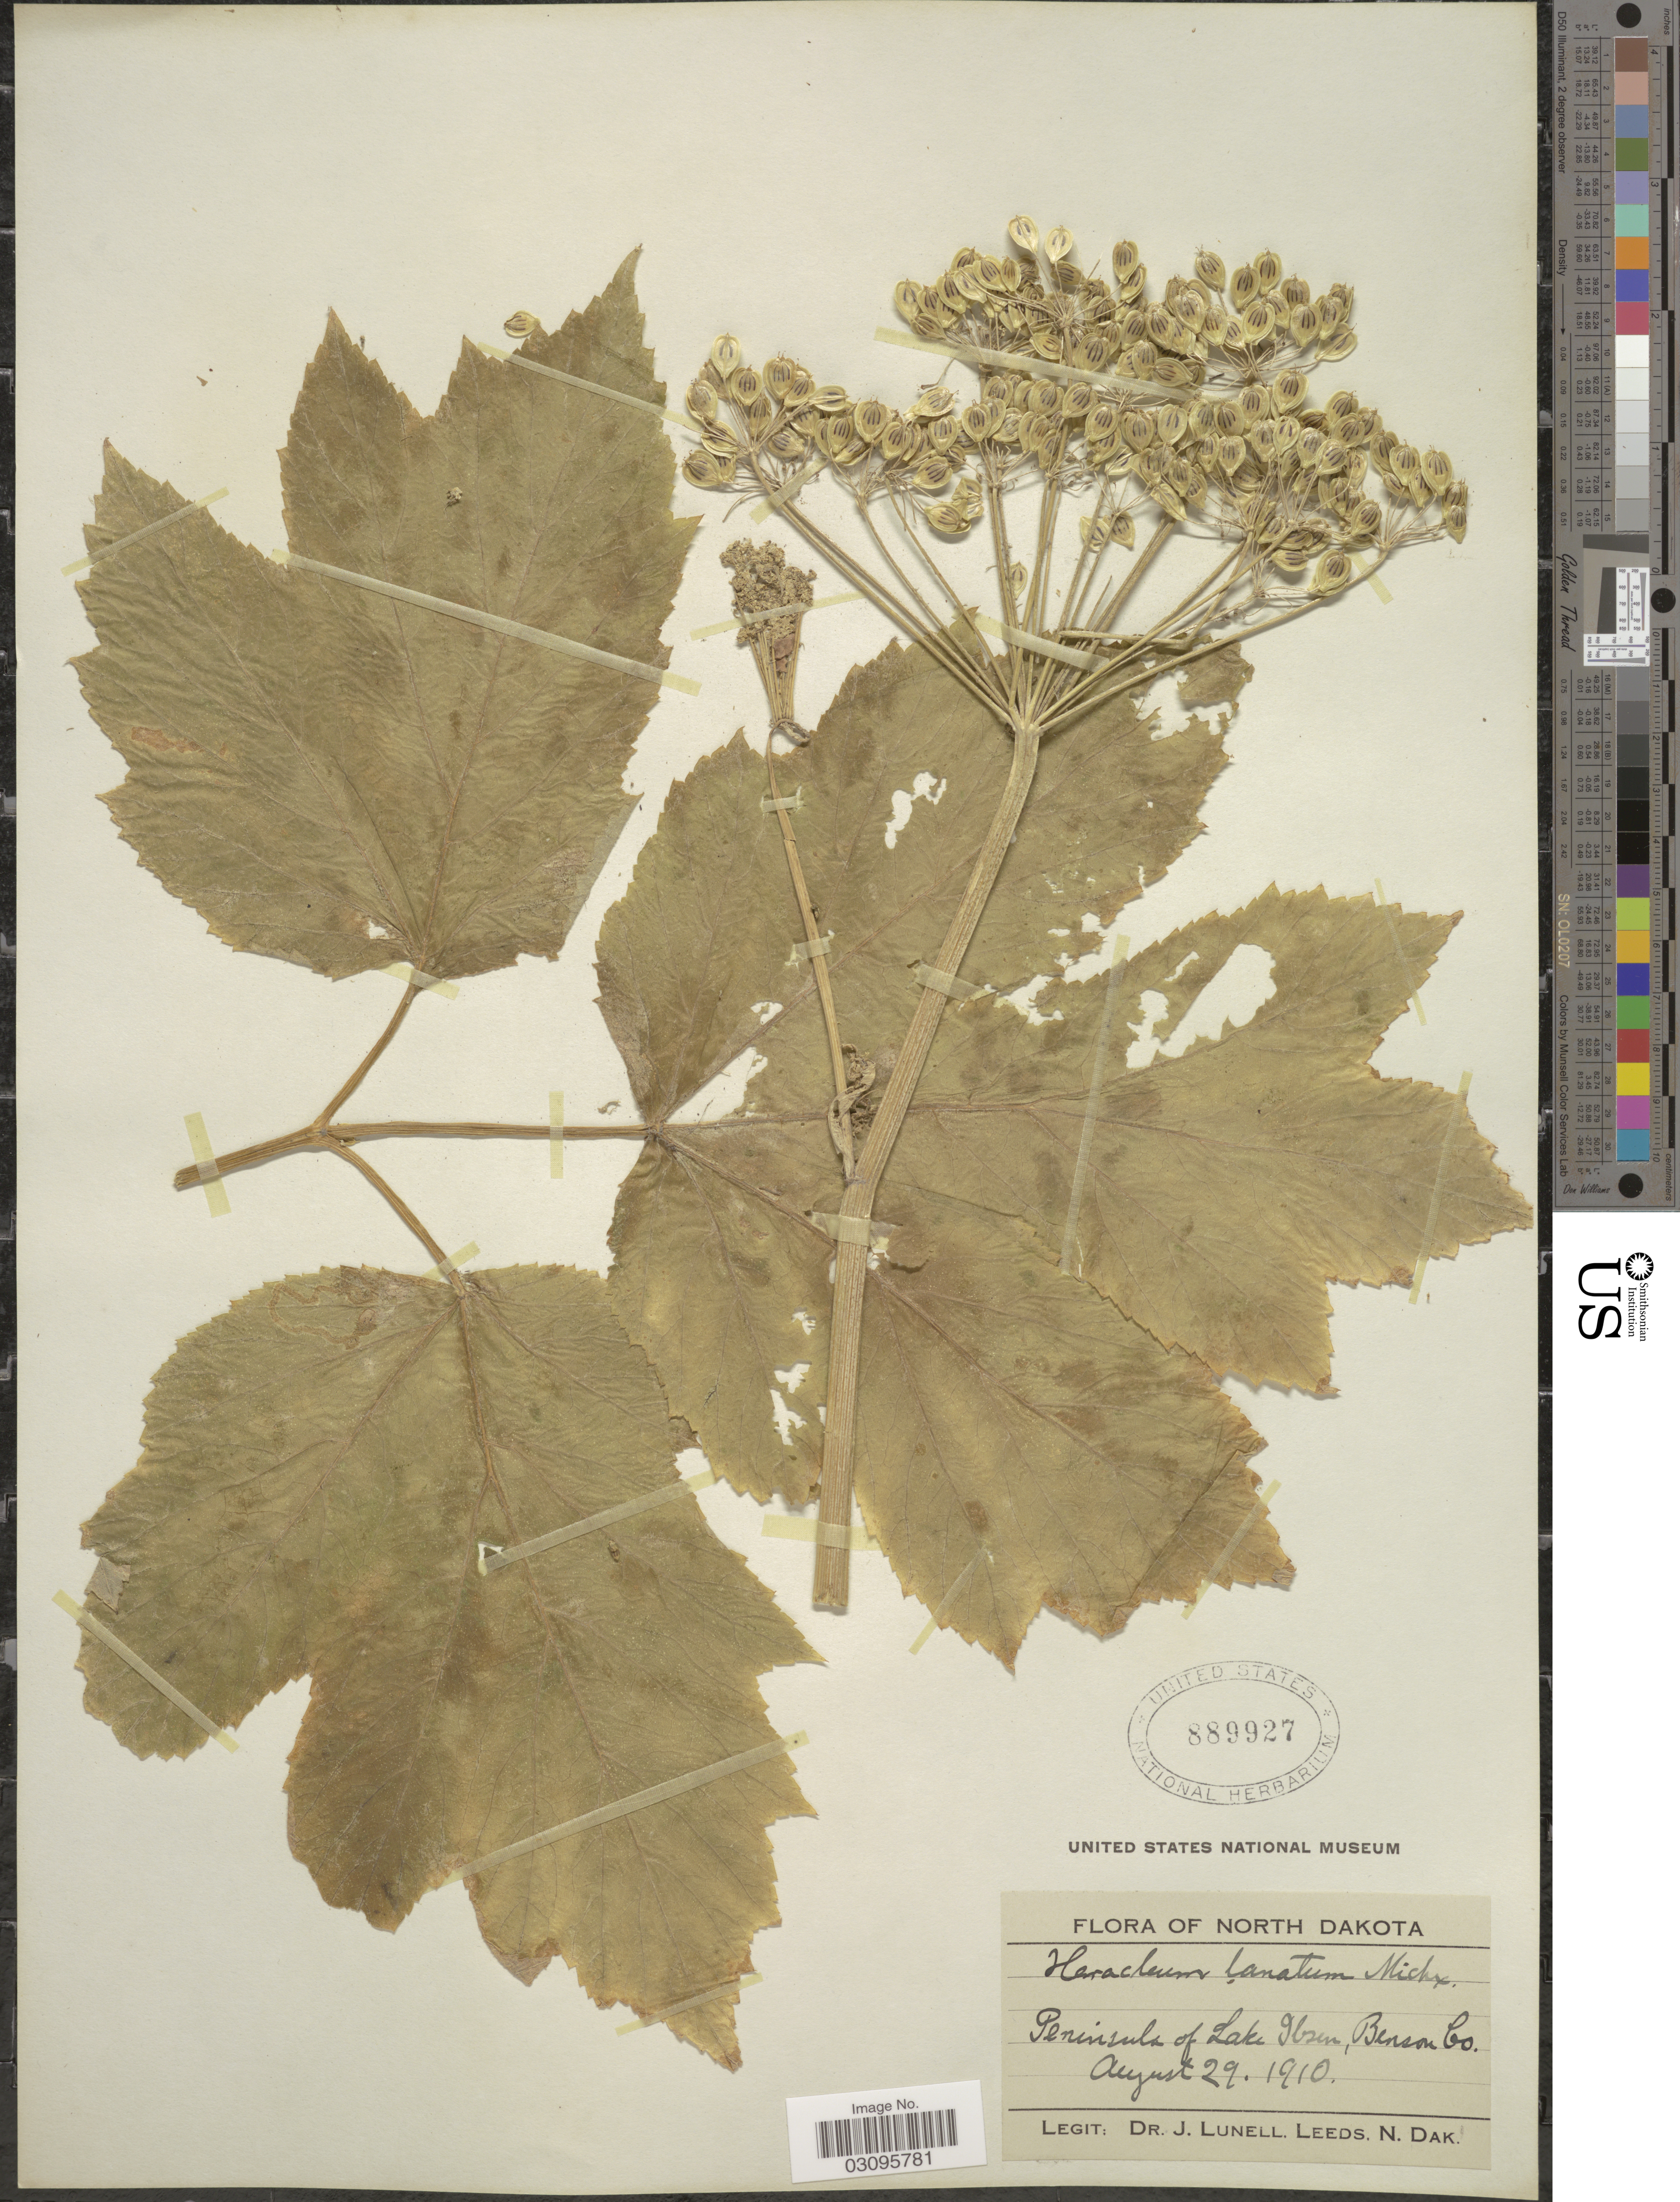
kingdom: Plantae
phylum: Tracheophyta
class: Magnoliopsida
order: Apiales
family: Apiaceae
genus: Heracleum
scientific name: Heracleum lanatum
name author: Michx.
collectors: J. Lunell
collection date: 1910-08-29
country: United States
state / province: North Dakota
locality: Peninsula of Lake Ibsen, Benson Co.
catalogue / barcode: US 889927